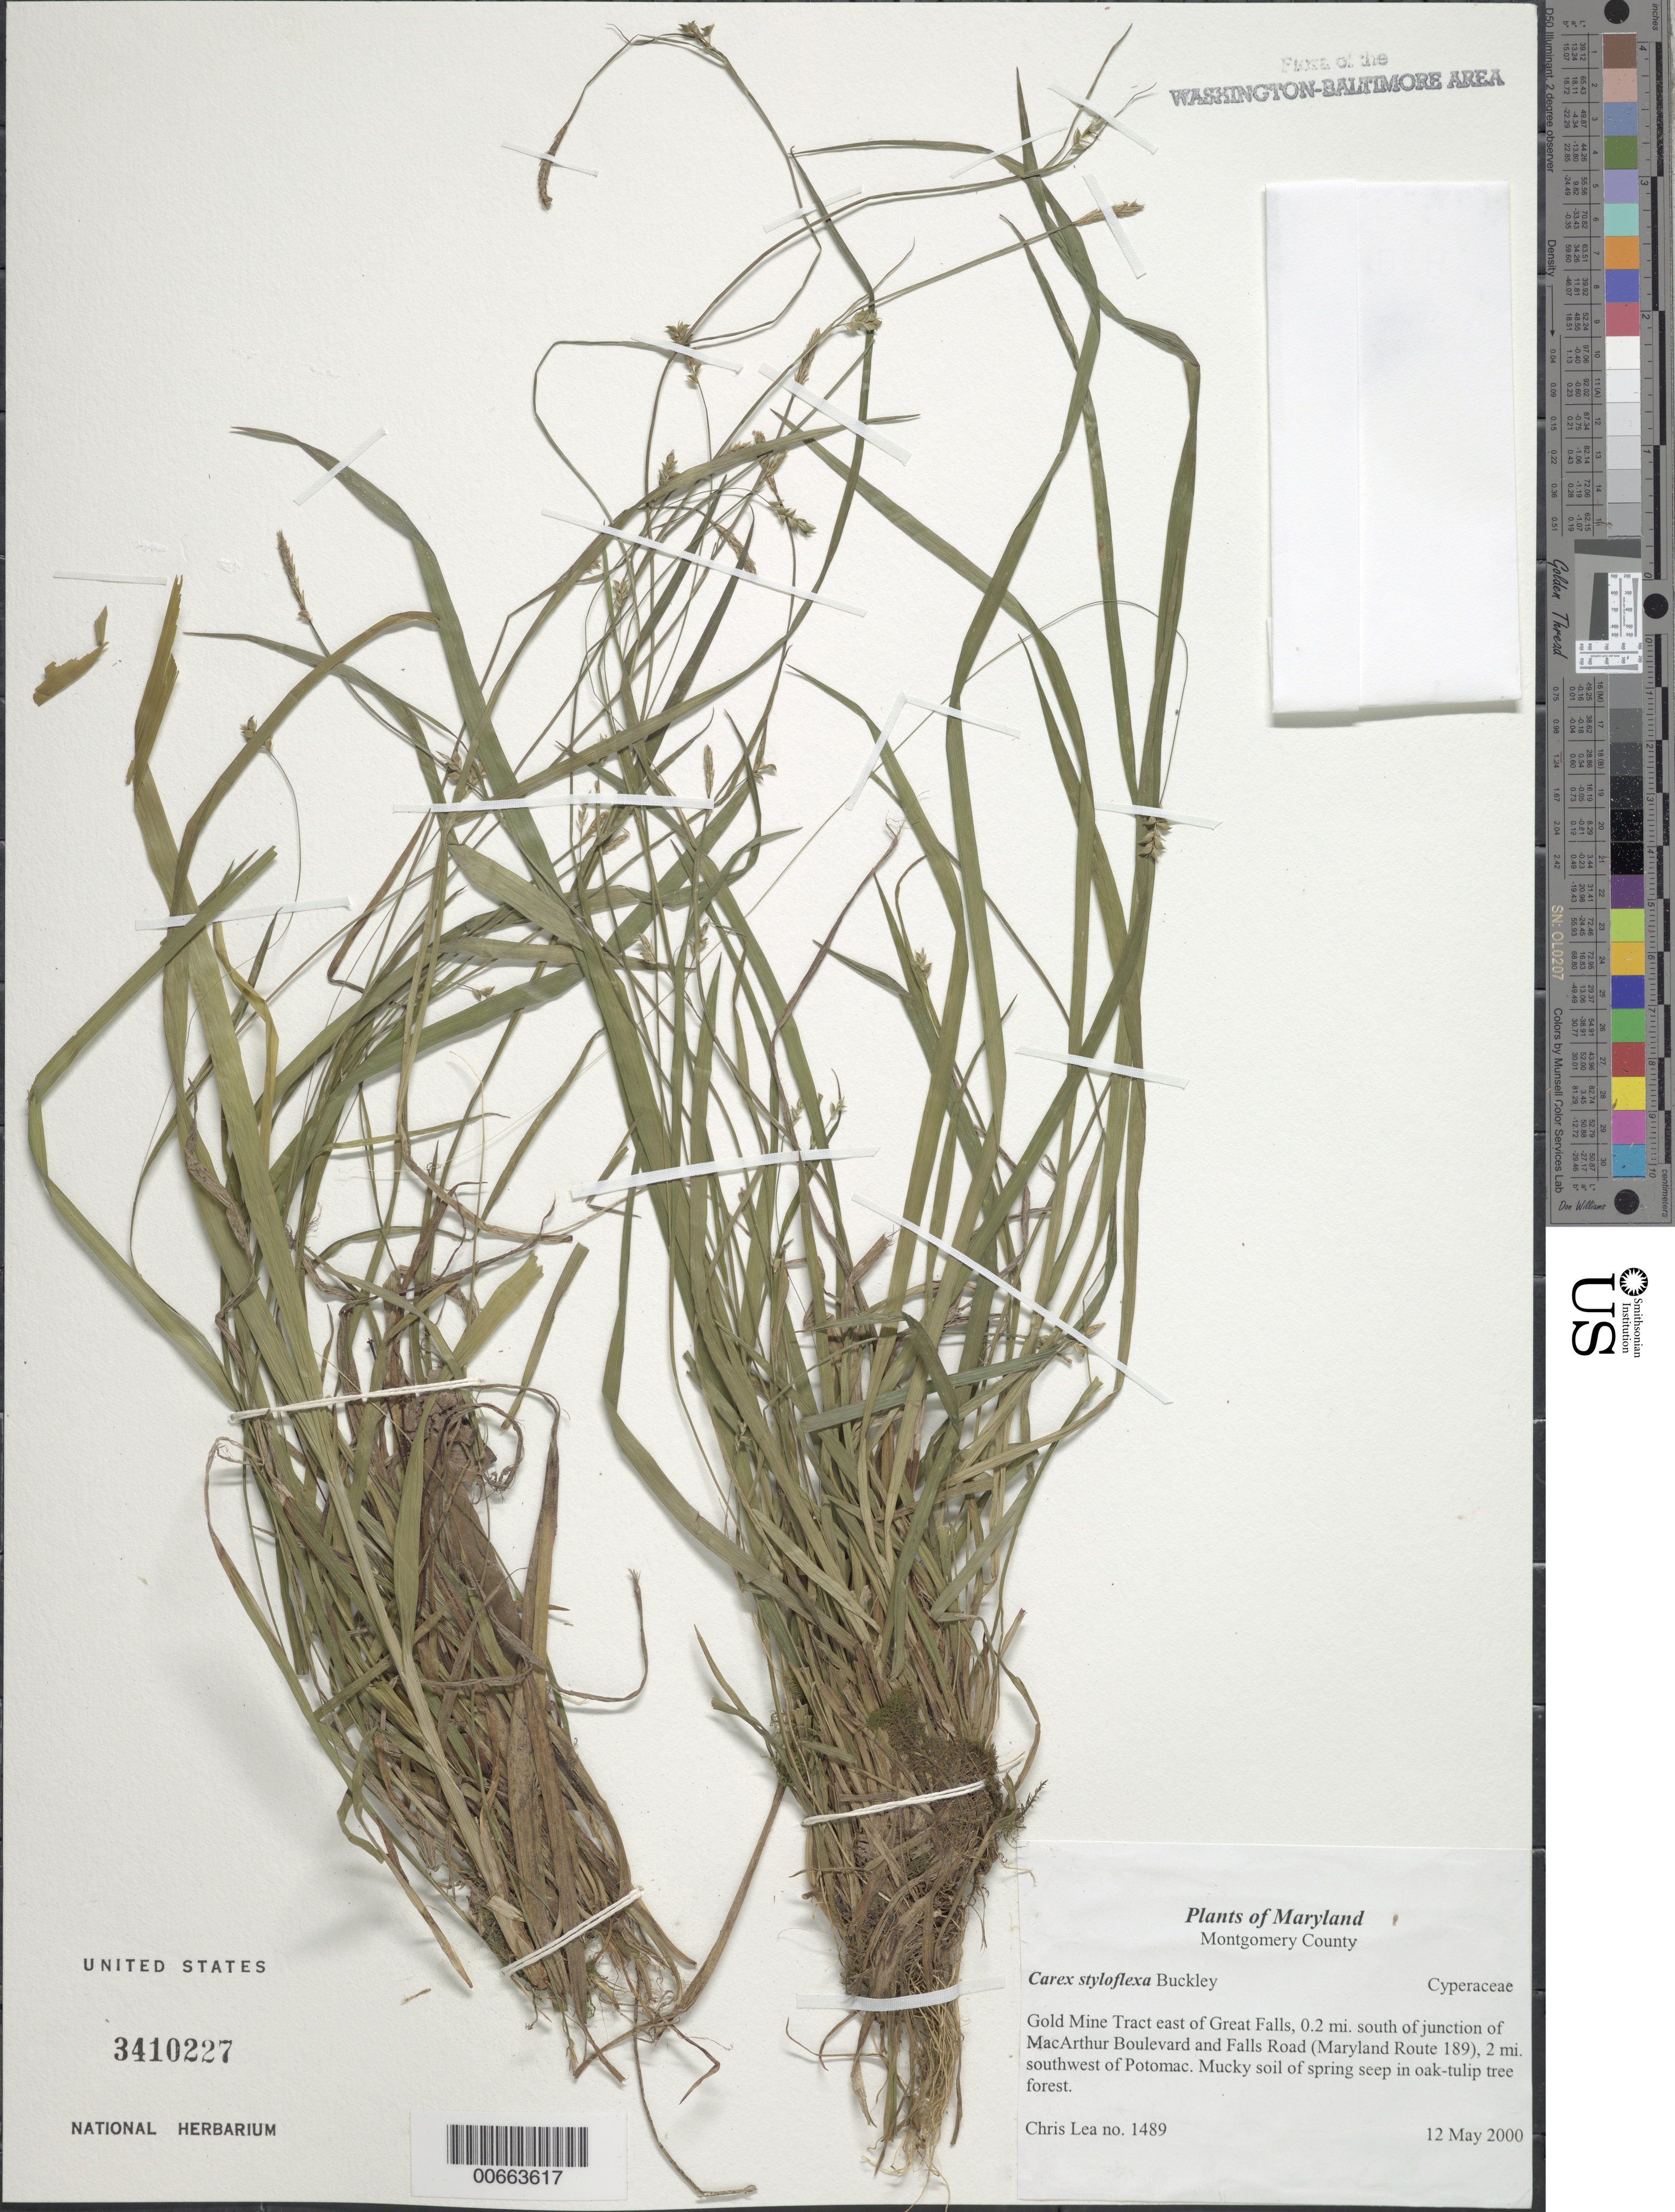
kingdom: Plantae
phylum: Tracheophyta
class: Liliopsida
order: Poales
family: Cyperaceae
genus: Carex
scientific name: Carex styloflexa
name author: Buckley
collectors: C. Lea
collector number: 1489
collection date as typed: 12 May 2000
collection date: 2000-05-12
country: United States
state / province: Maryland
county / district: Montgomery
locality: Gold Mine Tract east of Great Falls, 0.2 mi. south of junction of MacArthur Blvd. and Falls Road (Maryland Route 189), 2 mi. southwest of Potomac.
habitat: Mucky soil of spring seep in oak-tulip tree in forest.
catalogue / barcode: US 3410227